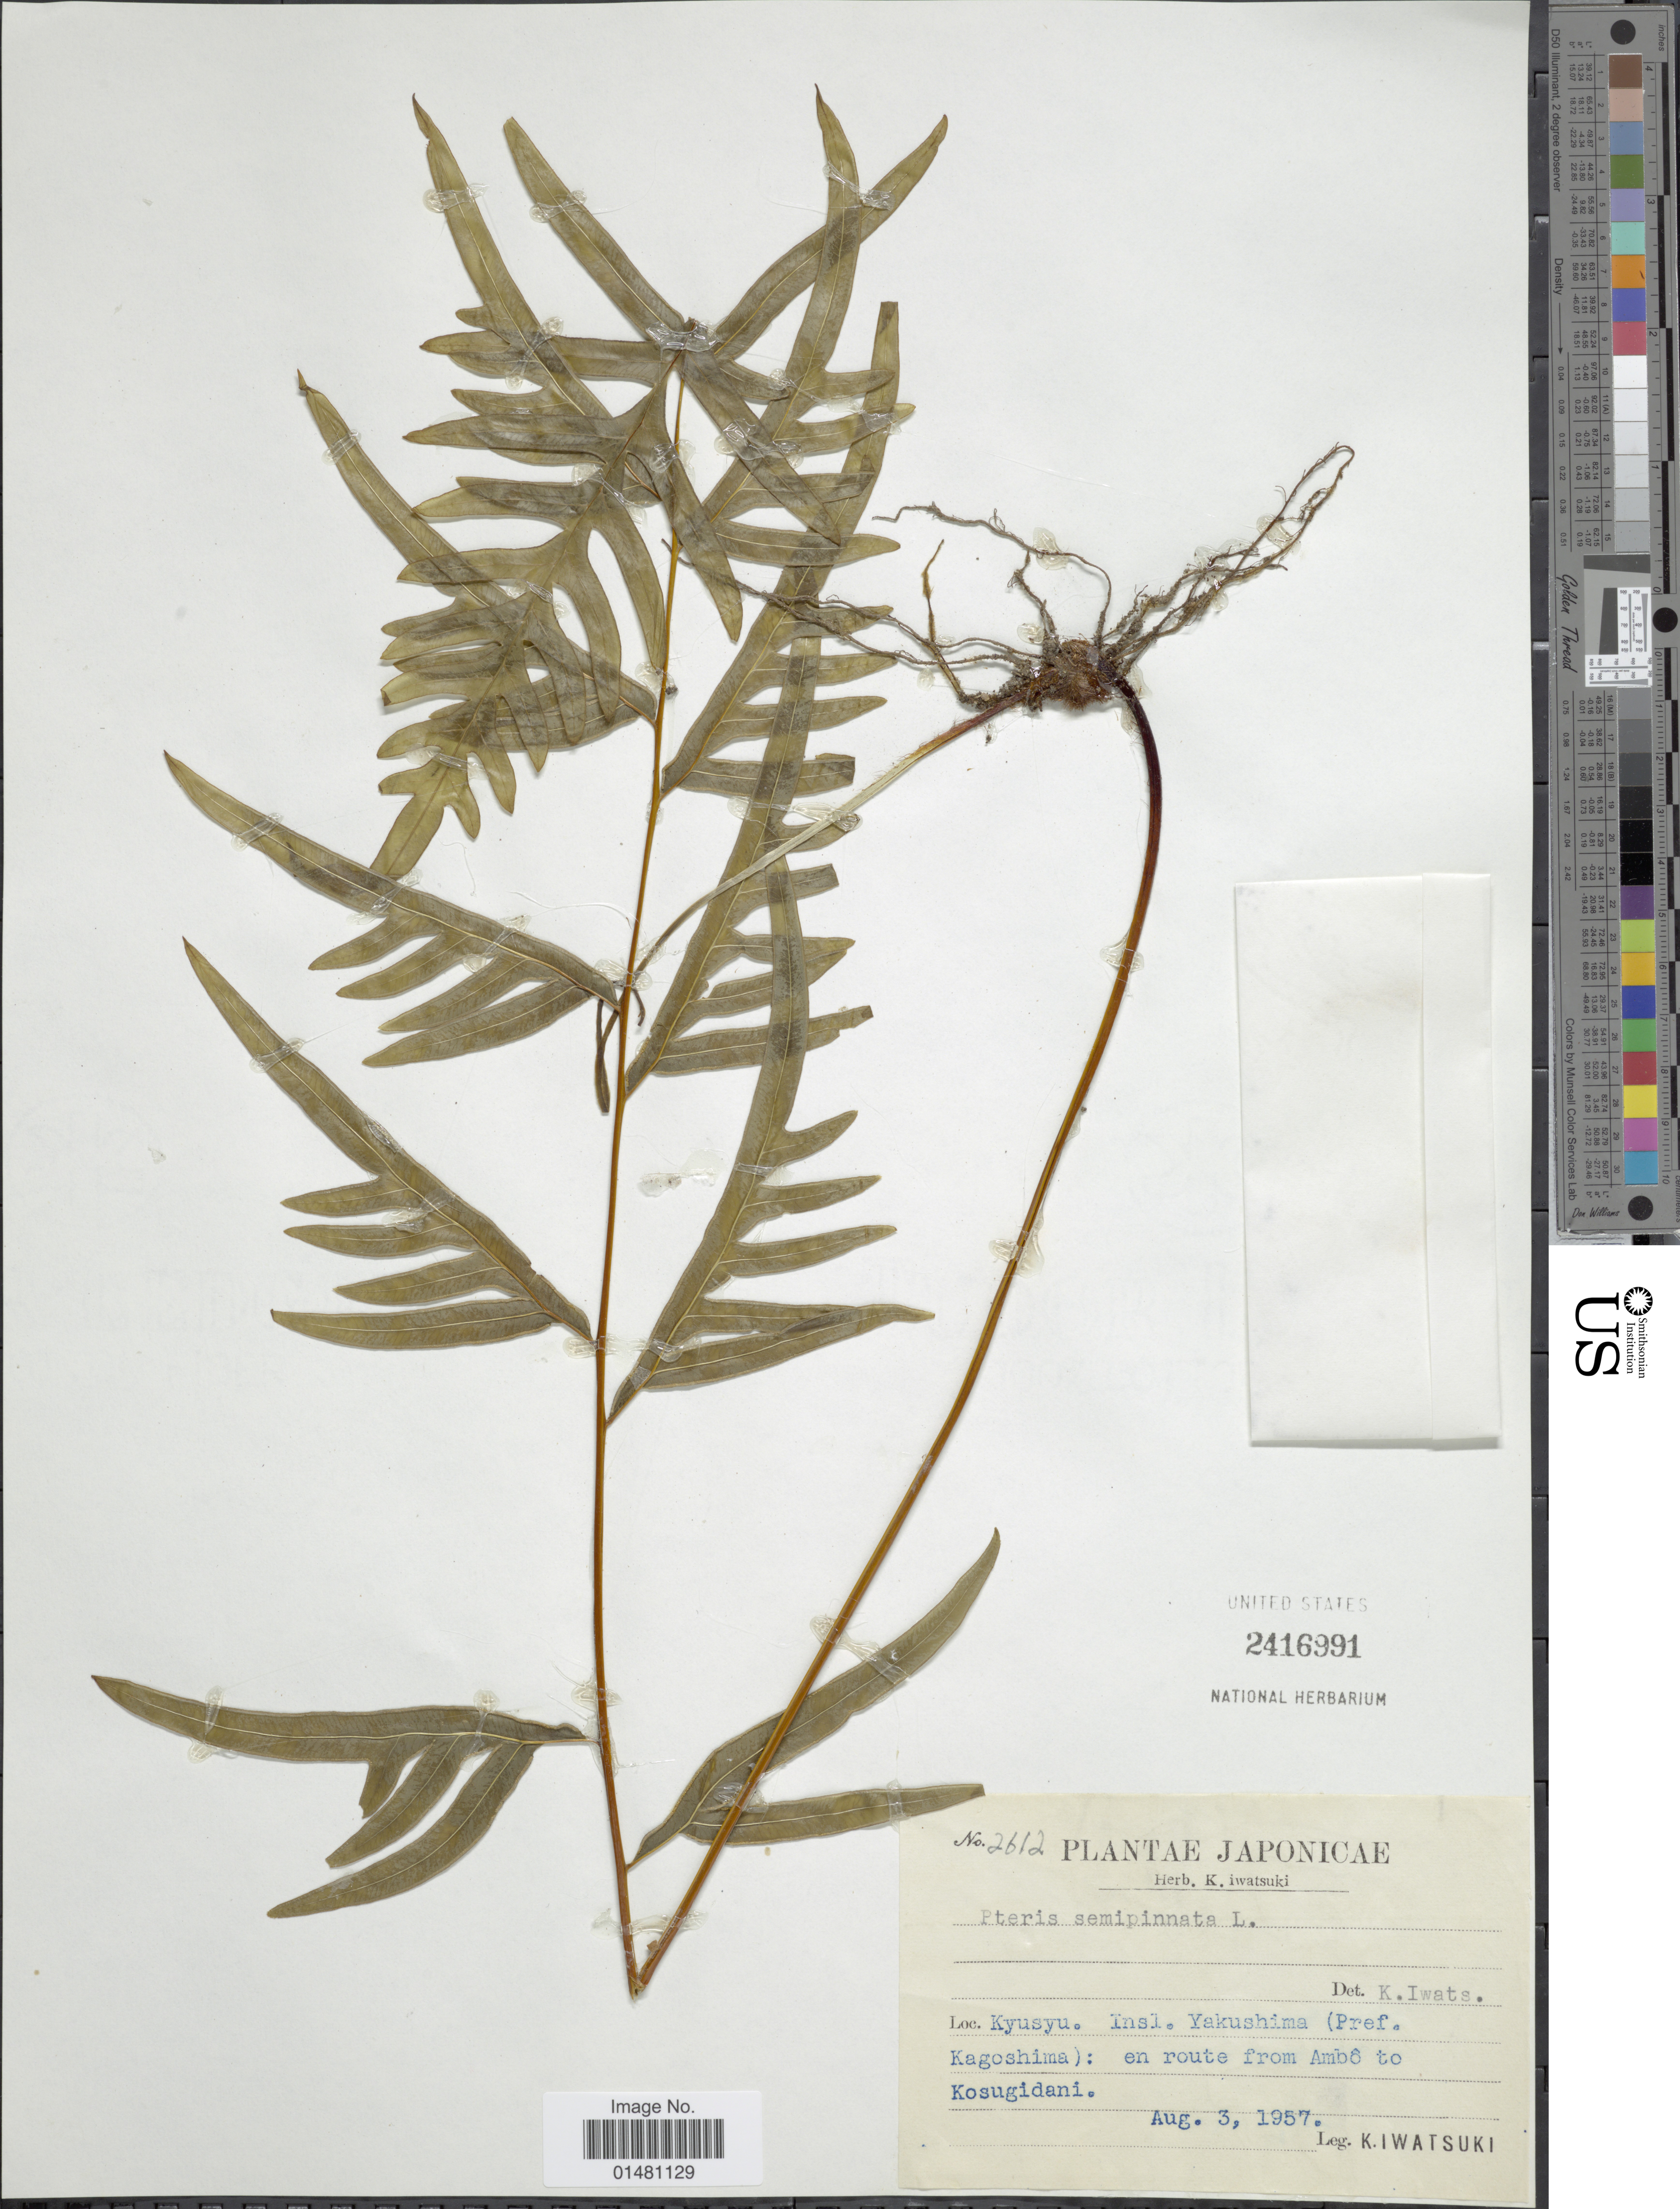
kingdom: Plantae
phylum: Tracheophyta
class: Polypodiopsida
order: Polypodiales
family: Pteridaceae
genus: Pteris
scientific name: Pteris semipinnata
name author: L.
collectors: K. Iwatsuki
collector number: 2612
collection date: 1957-08-03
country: Japan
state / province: Kagosima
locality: Kyushu Isl. Yakushima (Pref Kagoshima): en route from Ambô to Kosugidani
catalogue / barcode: US 2416991